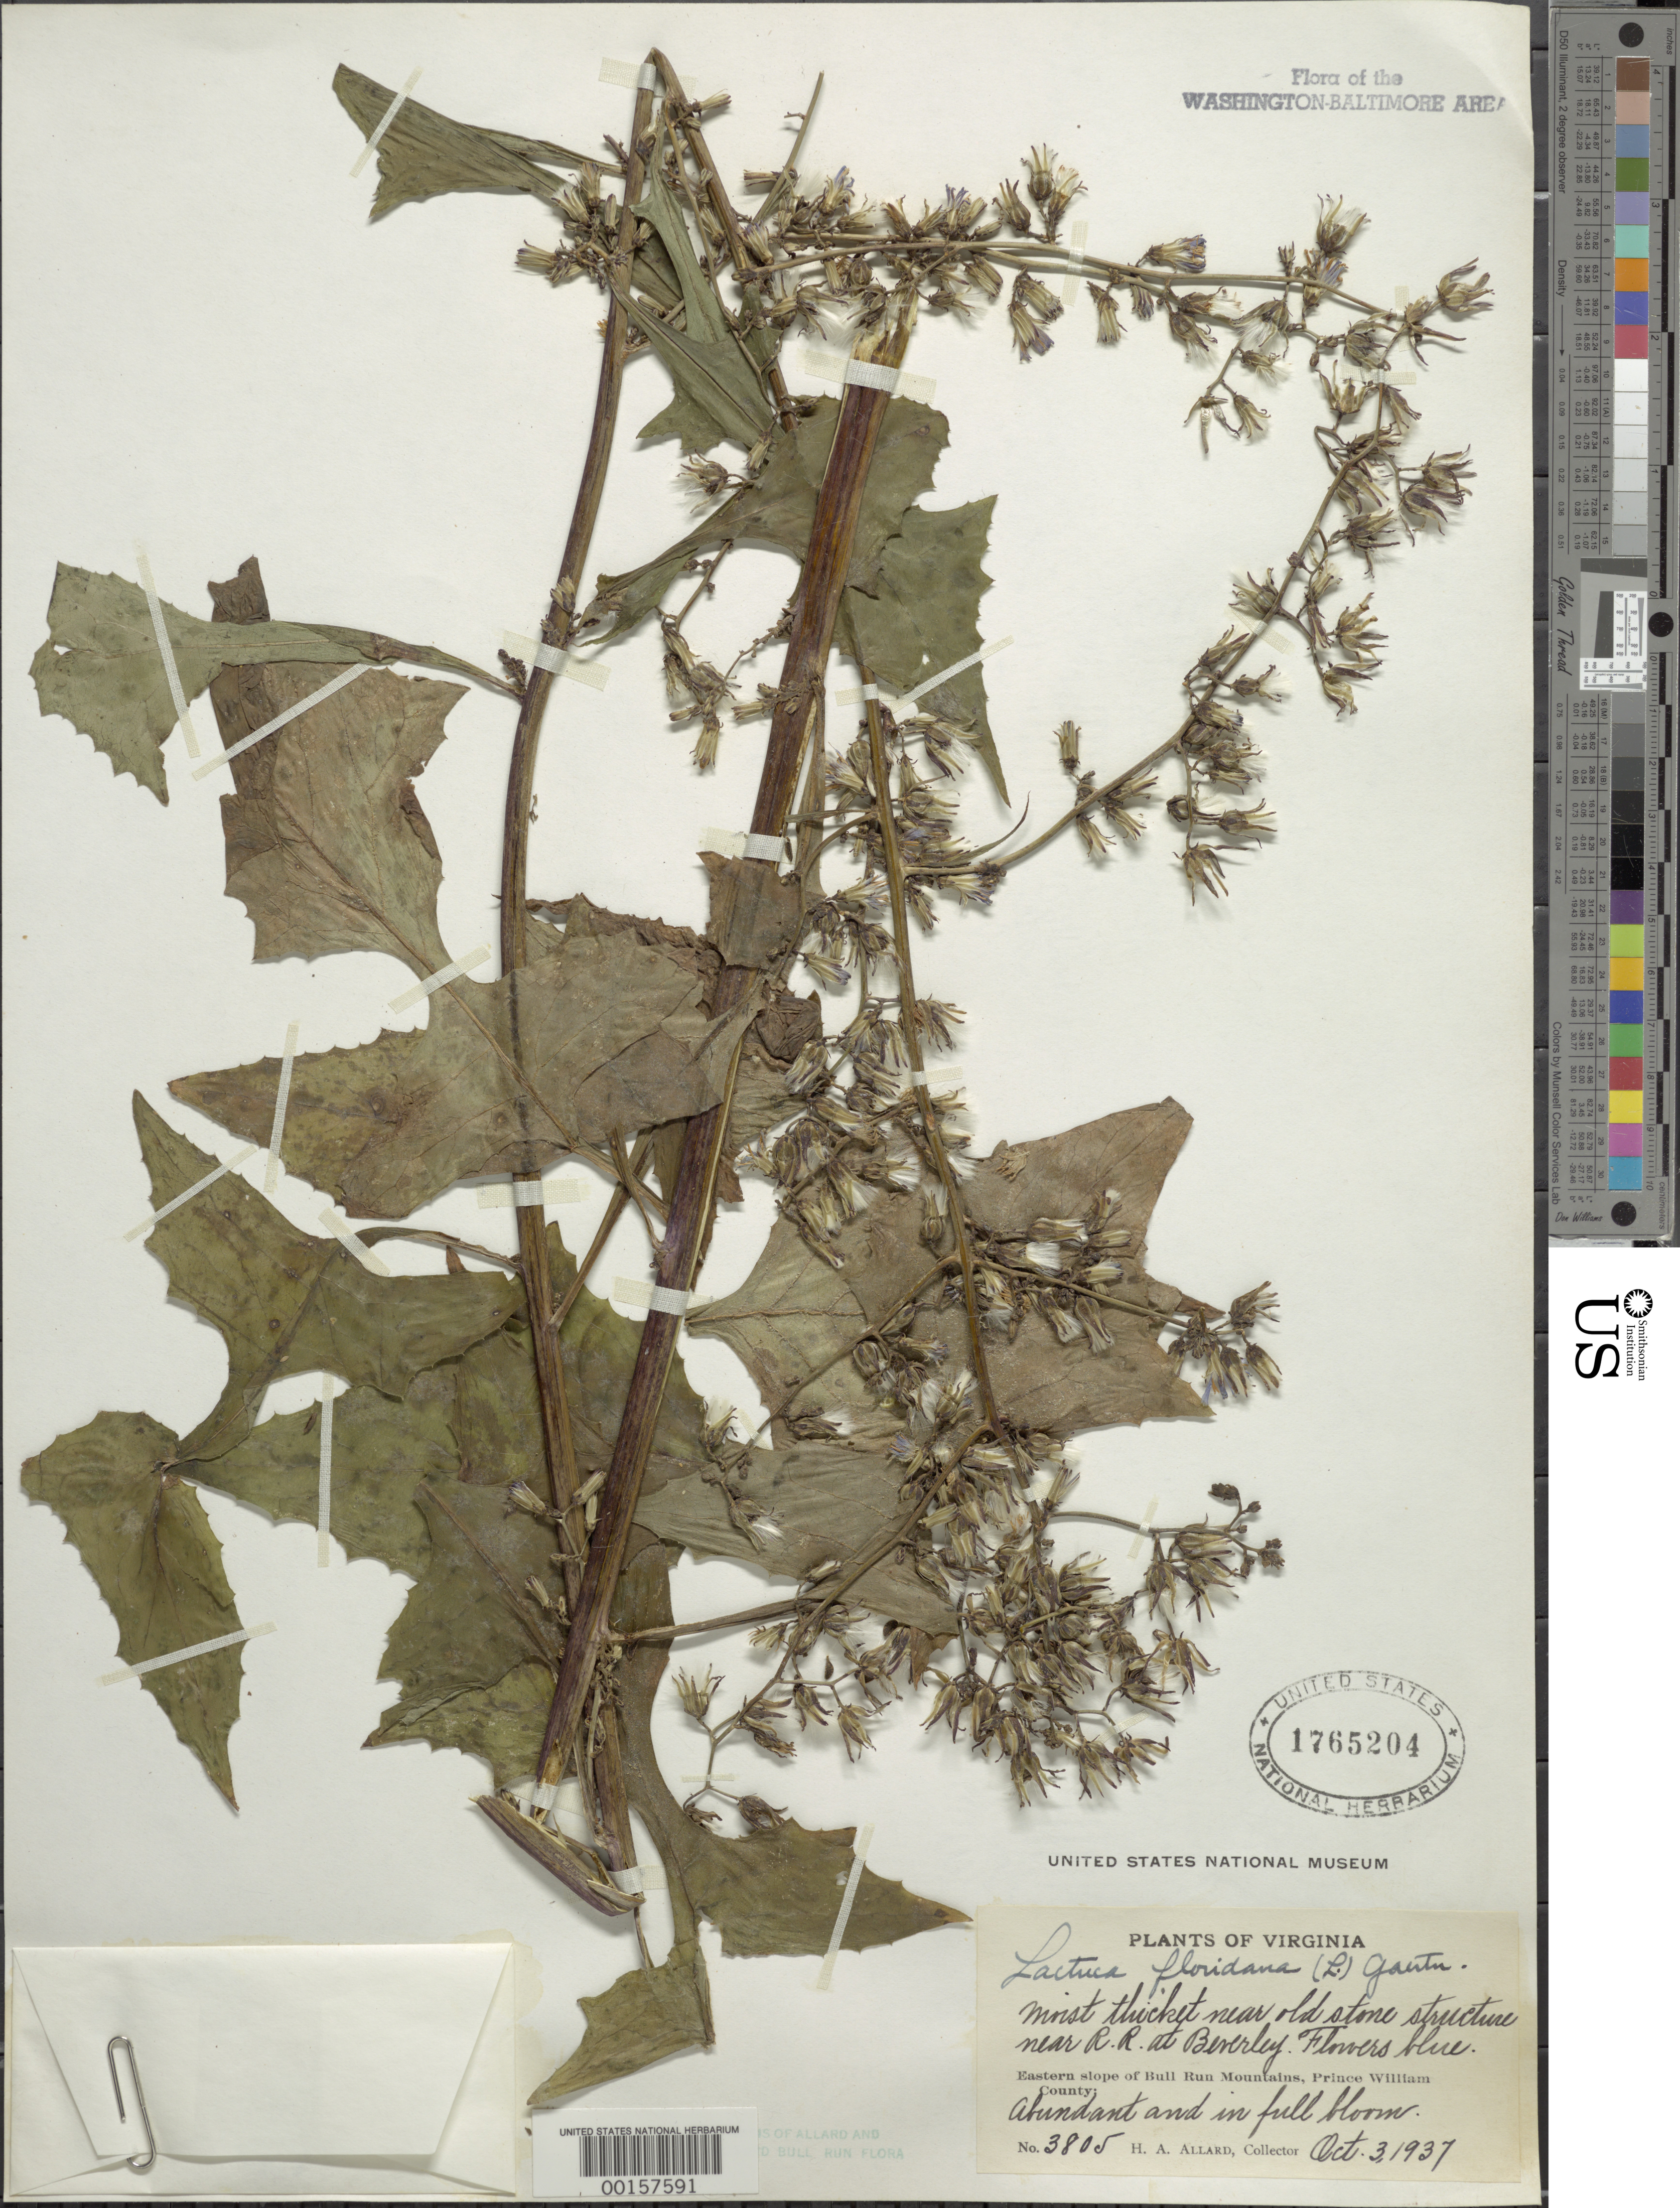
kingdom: Plantae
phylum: Tracheophyta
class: Magnoliopsida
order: Asterales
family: Asteraceae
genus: Lactuca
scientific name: Lactuca floridana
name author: (L.) Gaertn.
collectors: H. A. Allard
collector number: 3805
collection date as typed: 03 Oct 1937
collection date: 1937-10-03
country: United States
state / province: Virginia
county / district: Prince William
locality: Beverley eastern slope of Bull Run Mountains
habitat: Moist thicket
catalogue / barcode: US 1765204